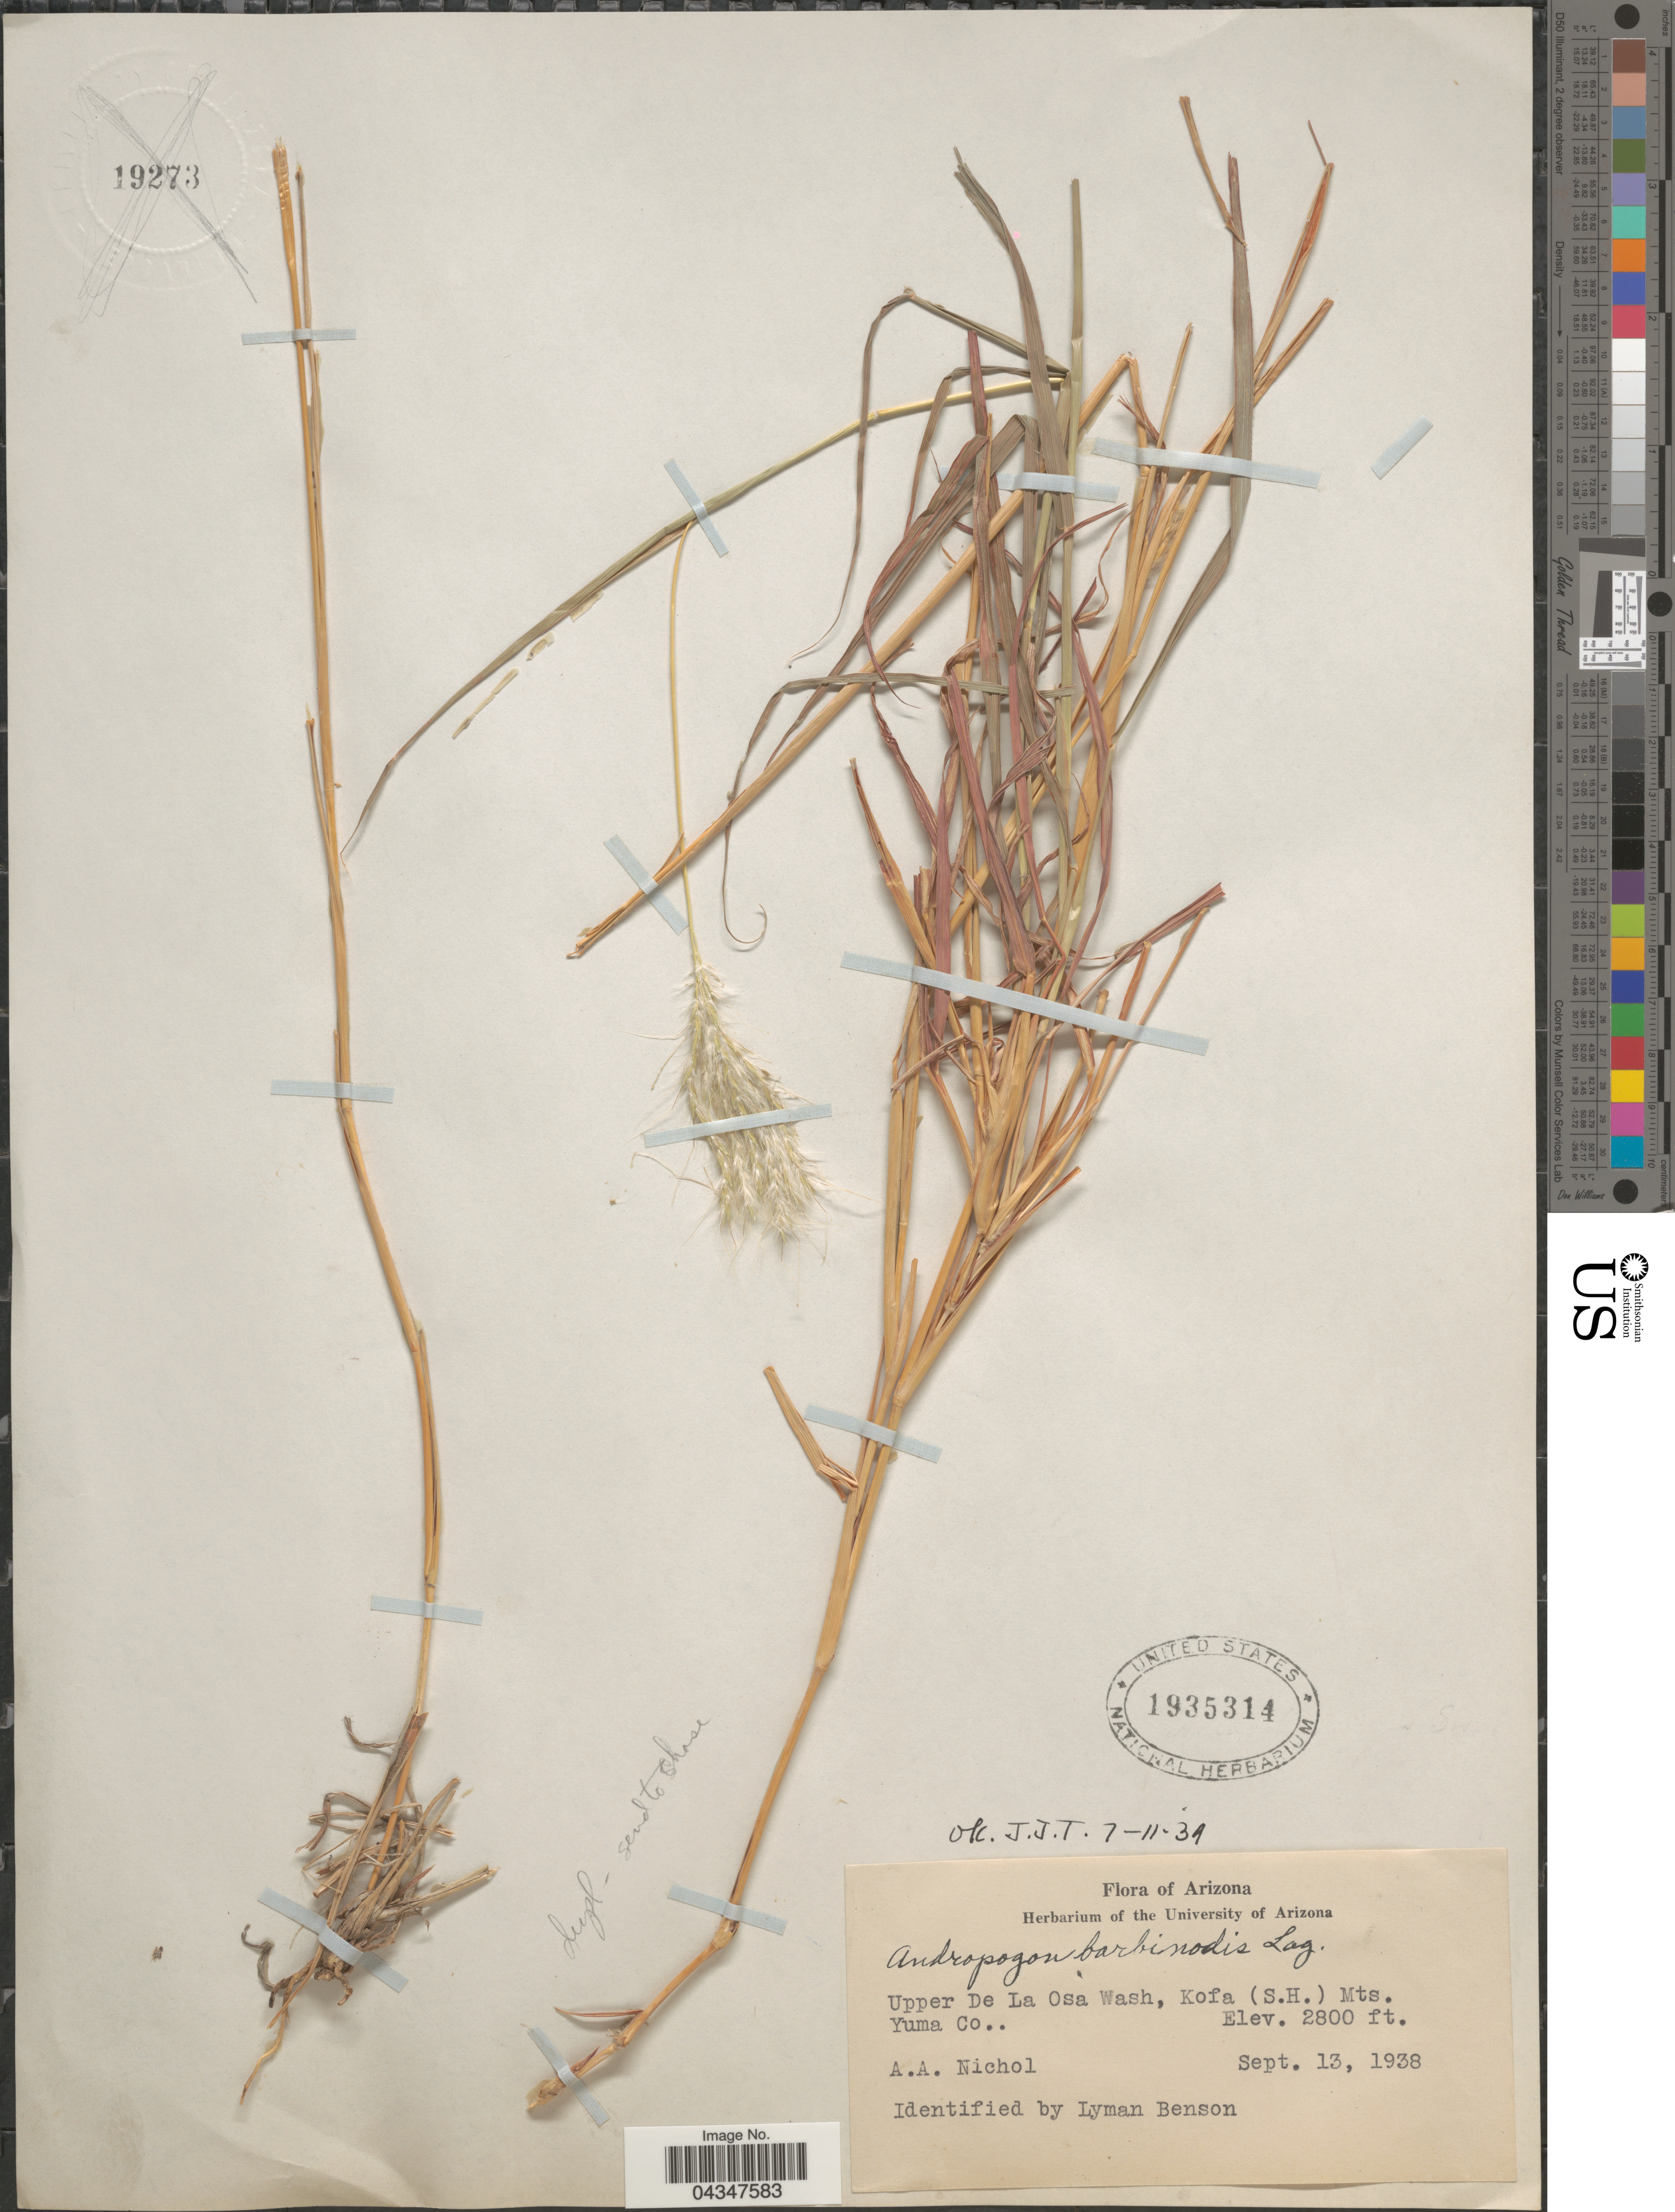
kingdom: Plantae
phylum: Tracheophyta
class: Liliopsida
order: Poales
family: Poaceae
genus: Bothriochloa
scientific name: Bothriochloa barbinodis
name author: (Lag.) Herter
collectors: A. Nichol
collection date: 1938-09-13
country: United States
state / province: Arizona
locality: Upper De La Osa Wash, Kofa (S.H.) Mts. Yuma Co.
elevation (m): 853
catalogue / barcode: US 1935314